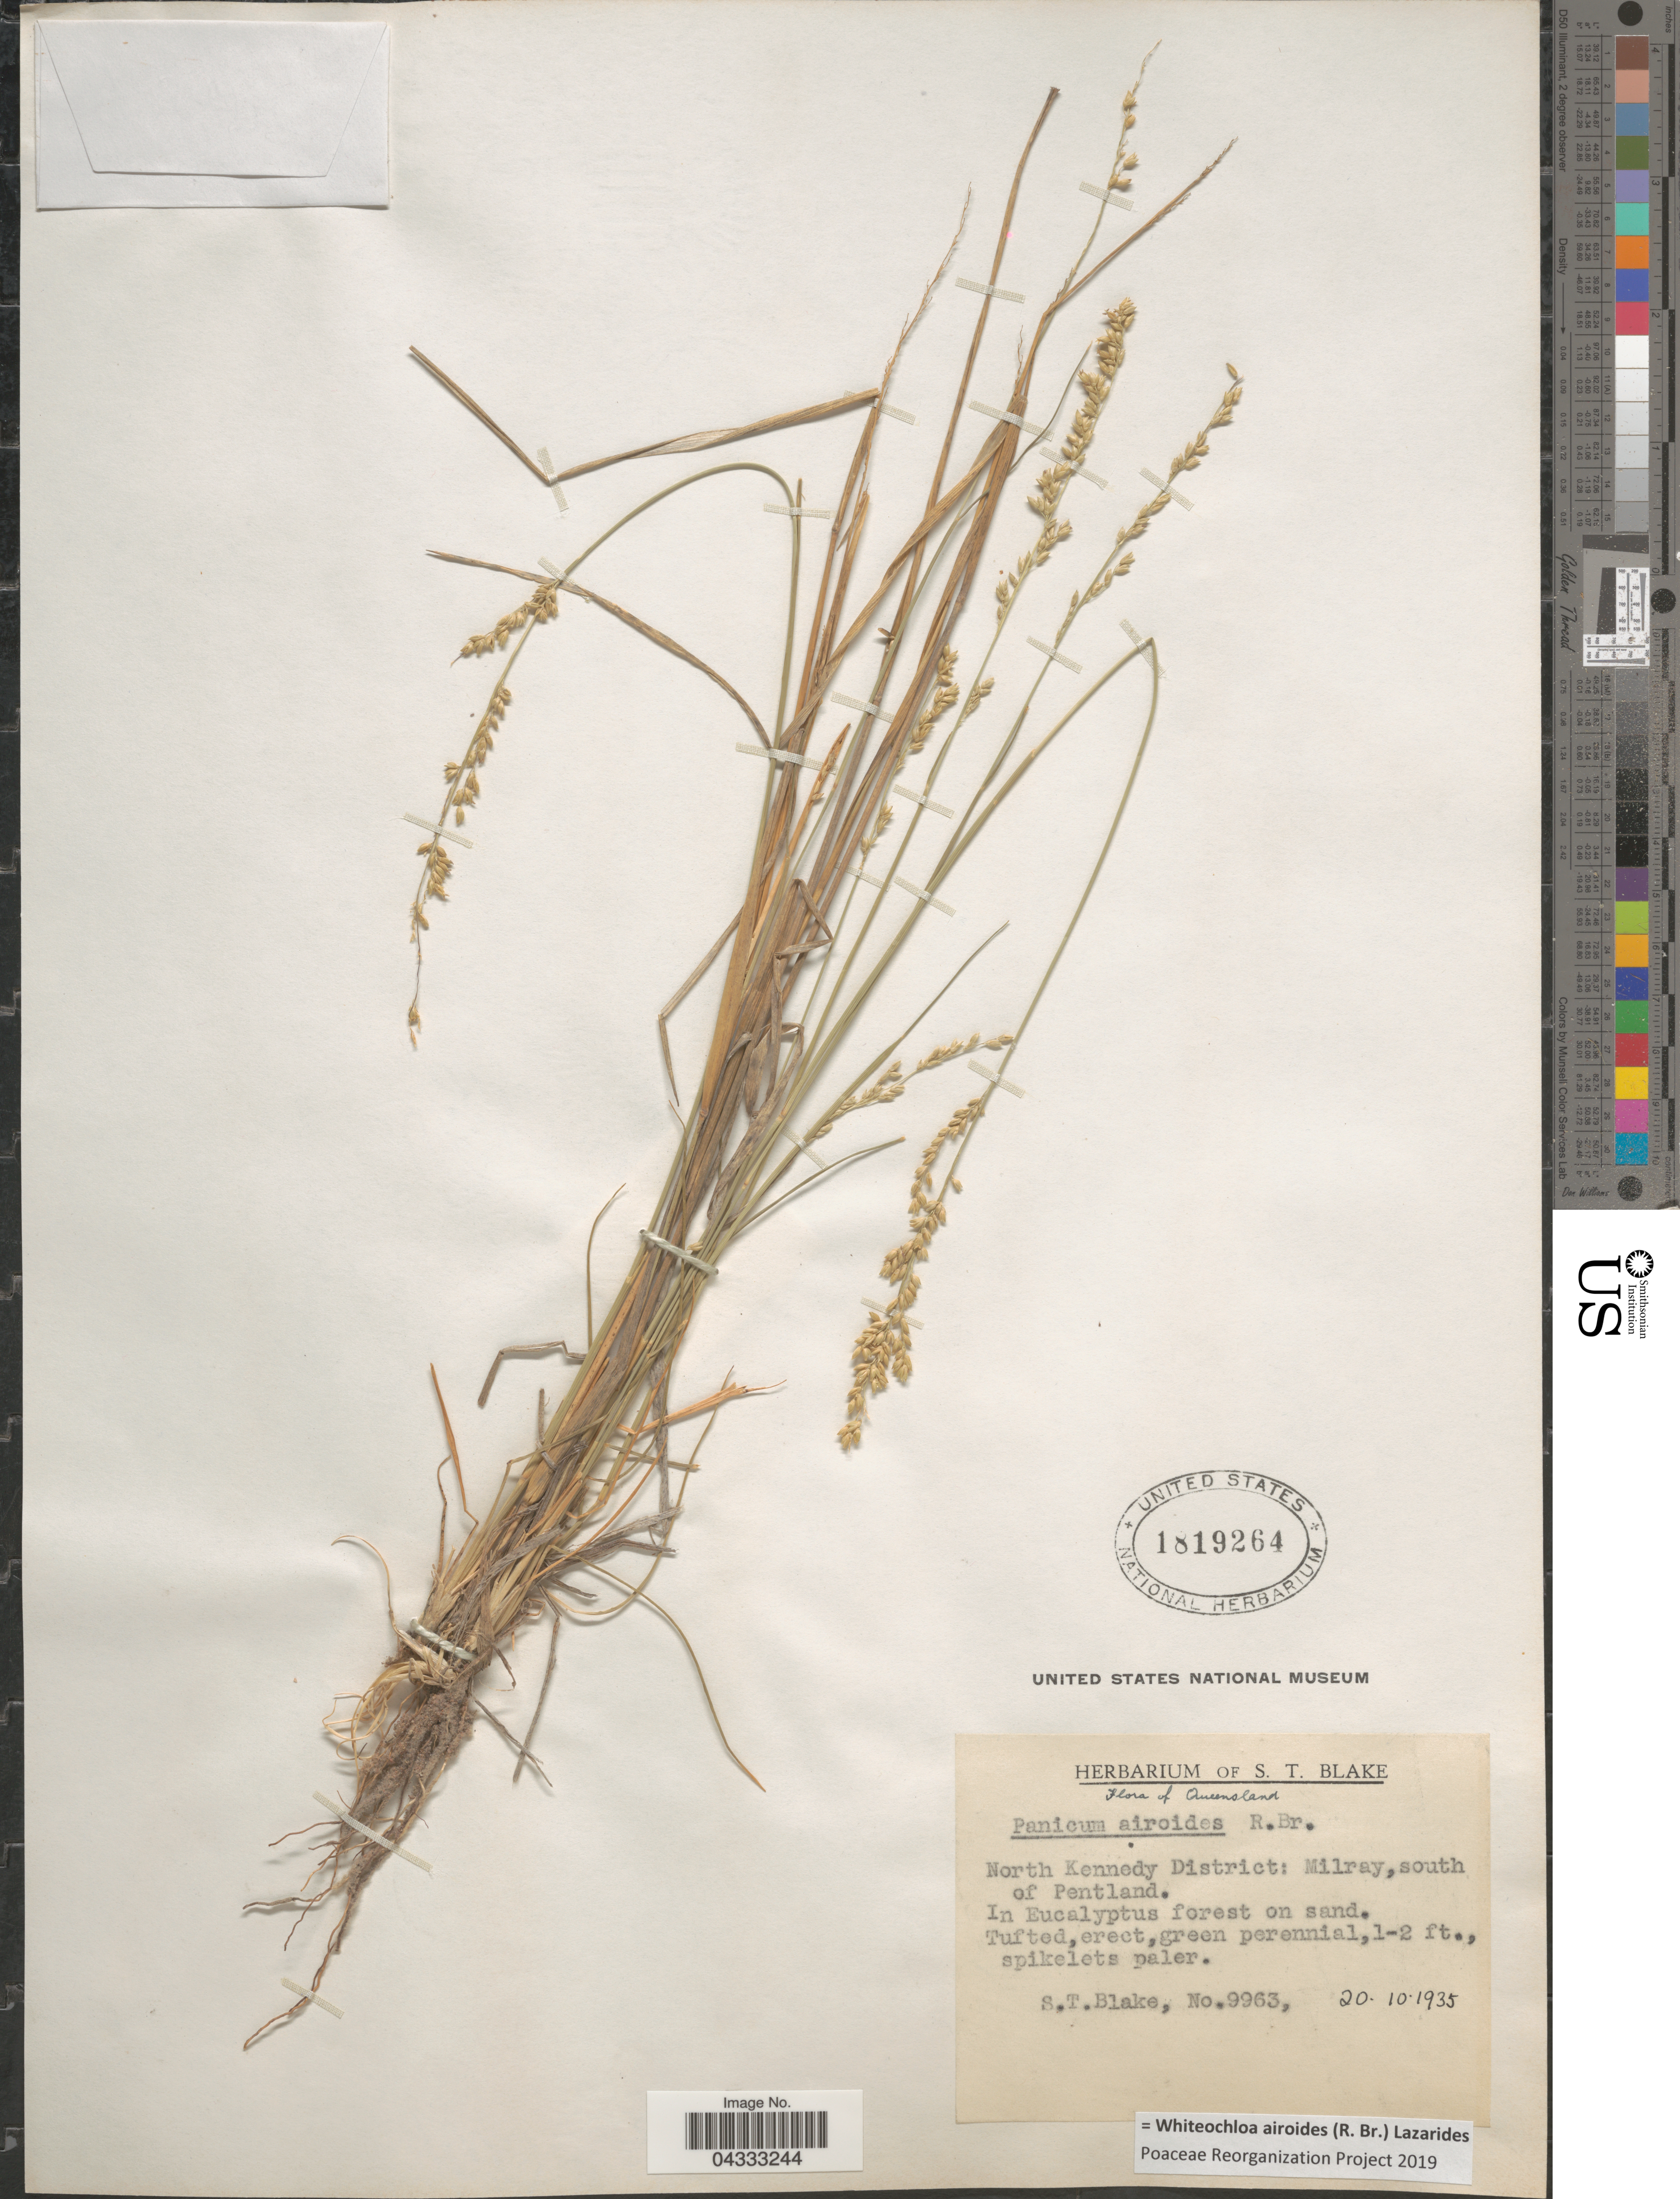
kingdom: Plantae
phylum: Tracheophyta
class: Liliopsida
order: Poales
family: Poaceae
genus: Whiteochloa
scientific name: Whiteochloa airoides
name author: (R.W. Br.) Lazarides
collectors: S. T. Blake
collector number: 9963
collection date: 1935-10-20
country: Australia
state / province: Queensland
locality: North Kennedy District: Milray, south of Pentland.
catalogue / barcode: US 1819264